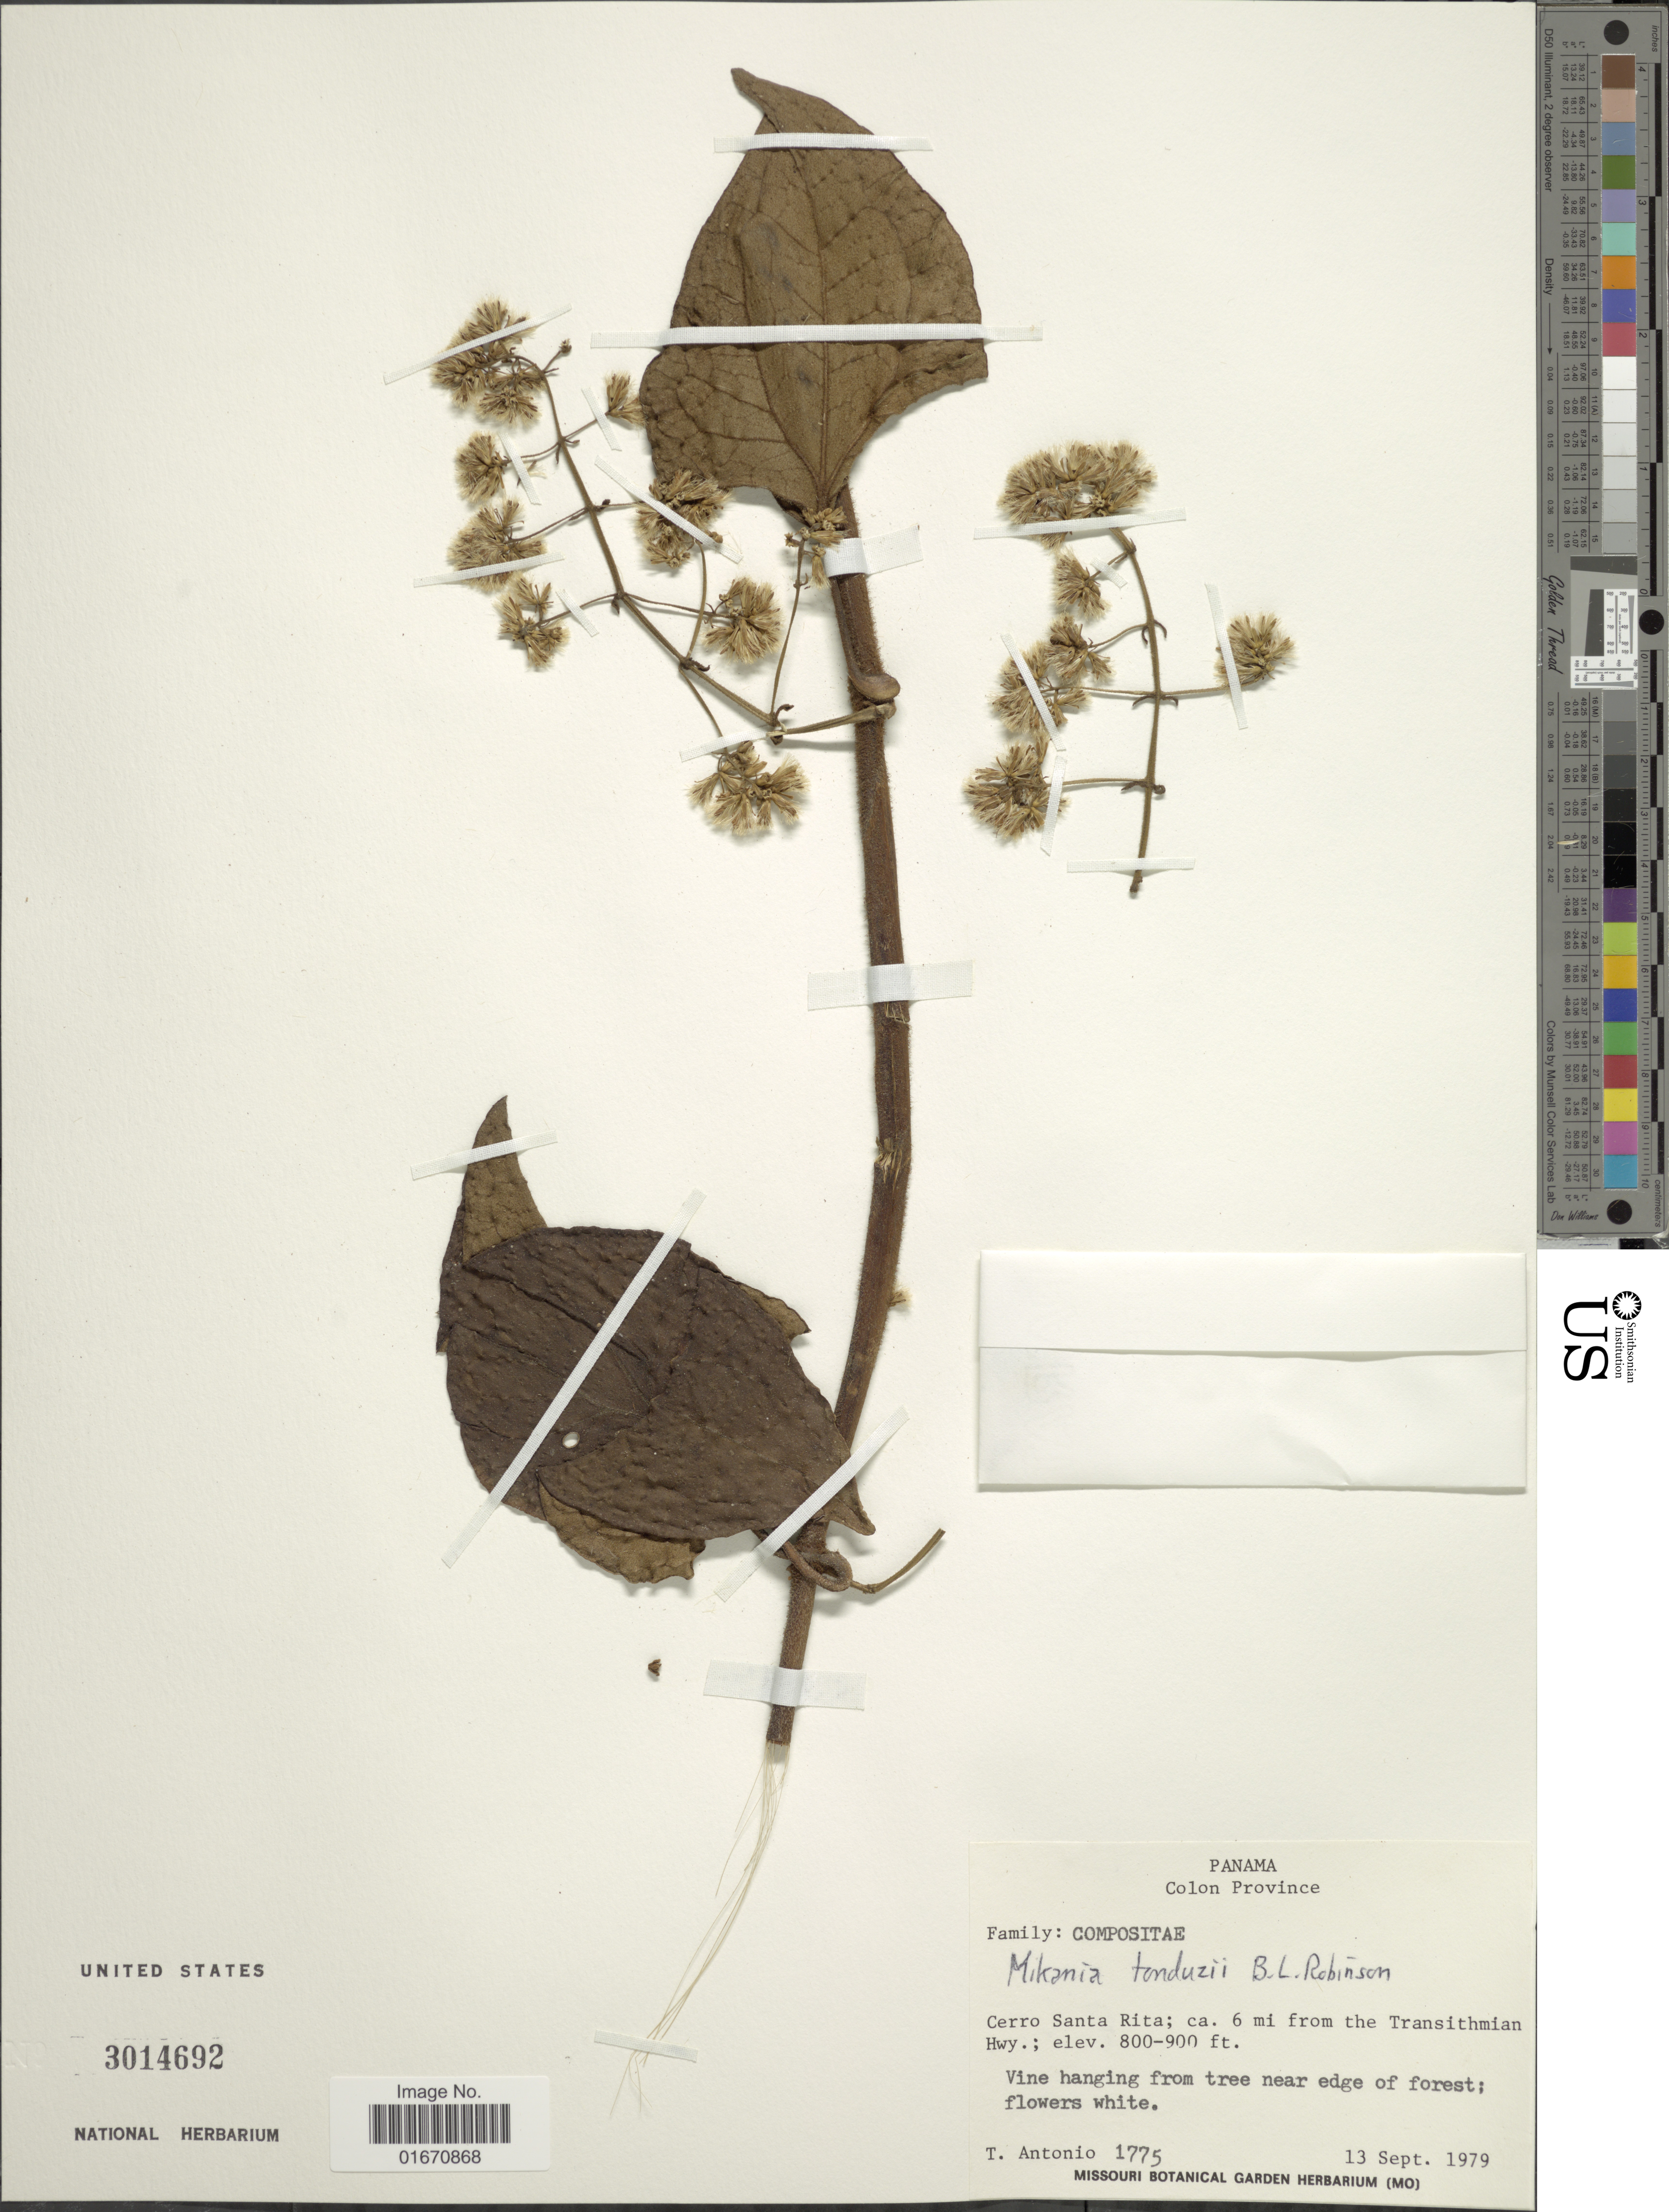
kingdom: Plantae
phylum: Tracheophyta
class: Magnoliopsida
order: Asterales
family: Asteraceae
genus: Mikania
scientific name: Mikania tonduzii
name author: B.L. Rob.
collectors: T. Antonio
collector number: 1775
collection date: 1979-09-13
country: Panama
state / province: Colón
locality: Cerro Santa Rita, ca 6 mi from the Transithmian Hwy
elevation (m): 244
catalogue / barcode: US 3014692